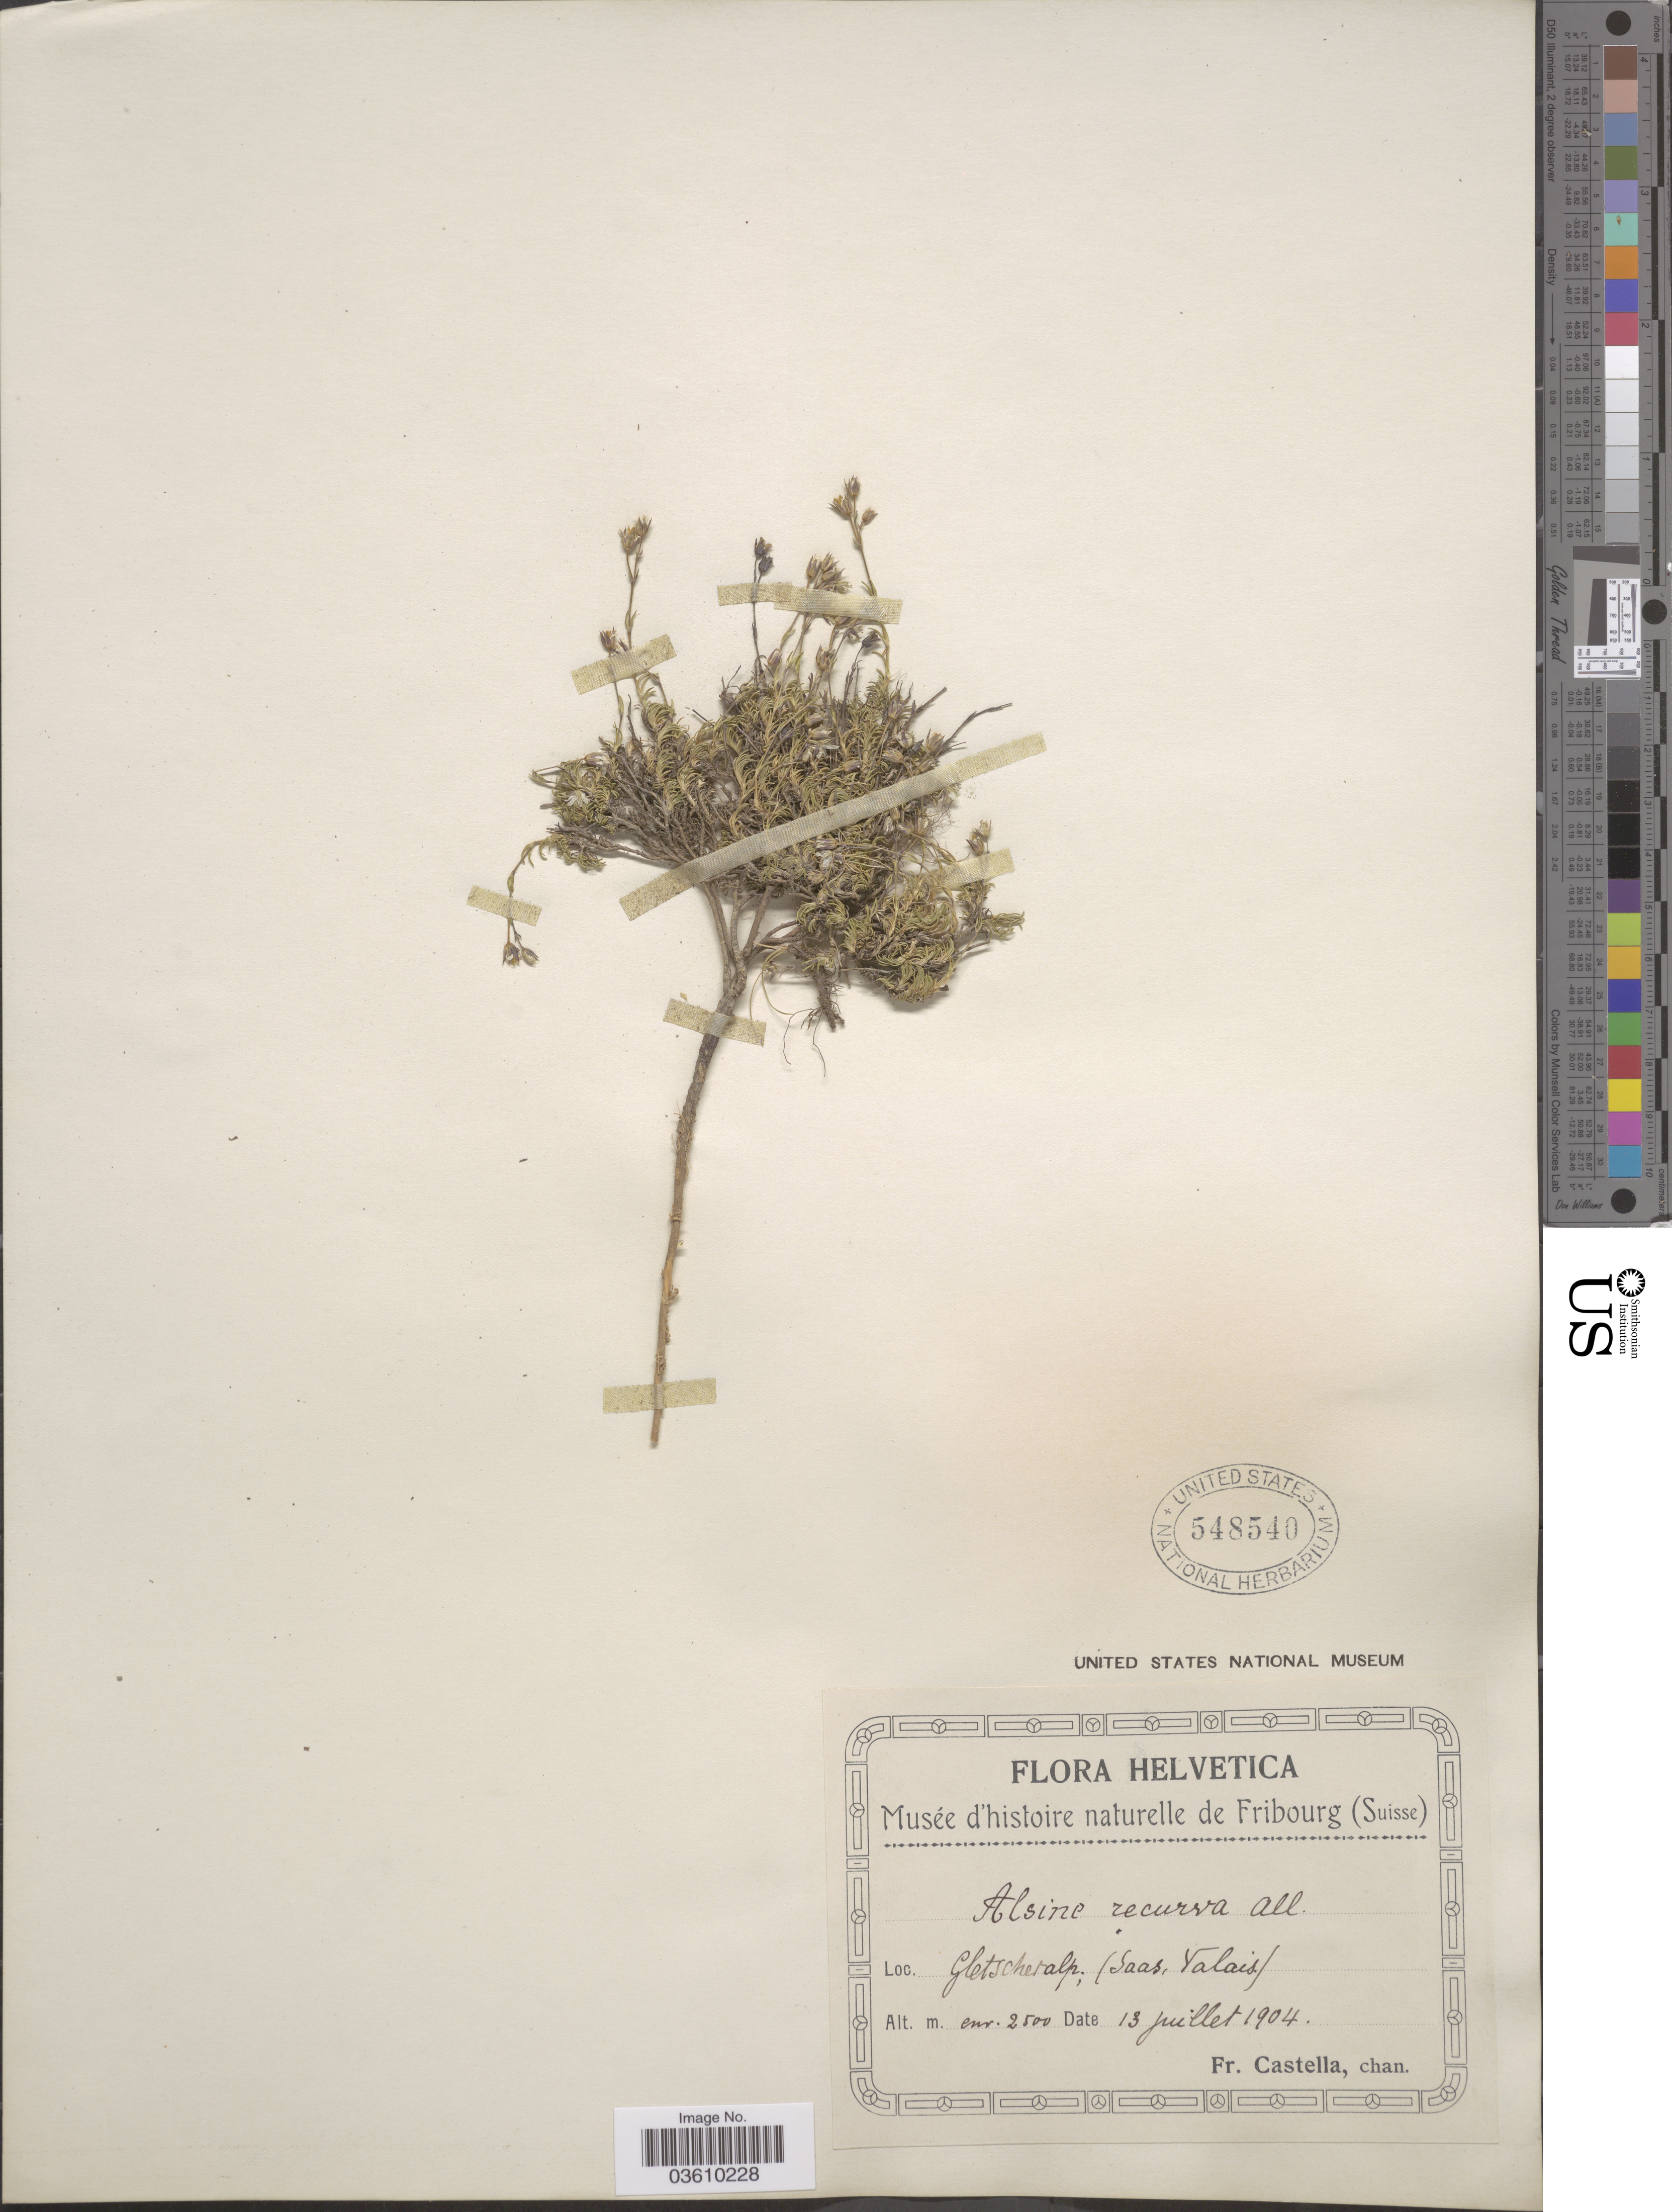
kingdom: Plantae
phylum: Tracheophyta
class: Magnoliopsida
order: Caryophyllales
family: Caryophyllaceae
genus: Stellaria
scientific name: Stellaria recurvata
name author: Willd. ex Schltdl.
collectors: Fr. Castella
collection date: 1904-07-13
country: Switzerland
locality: Helvetica. Gletscheralp, (Saas, Valais).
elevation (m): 2500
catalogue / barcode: US 548540